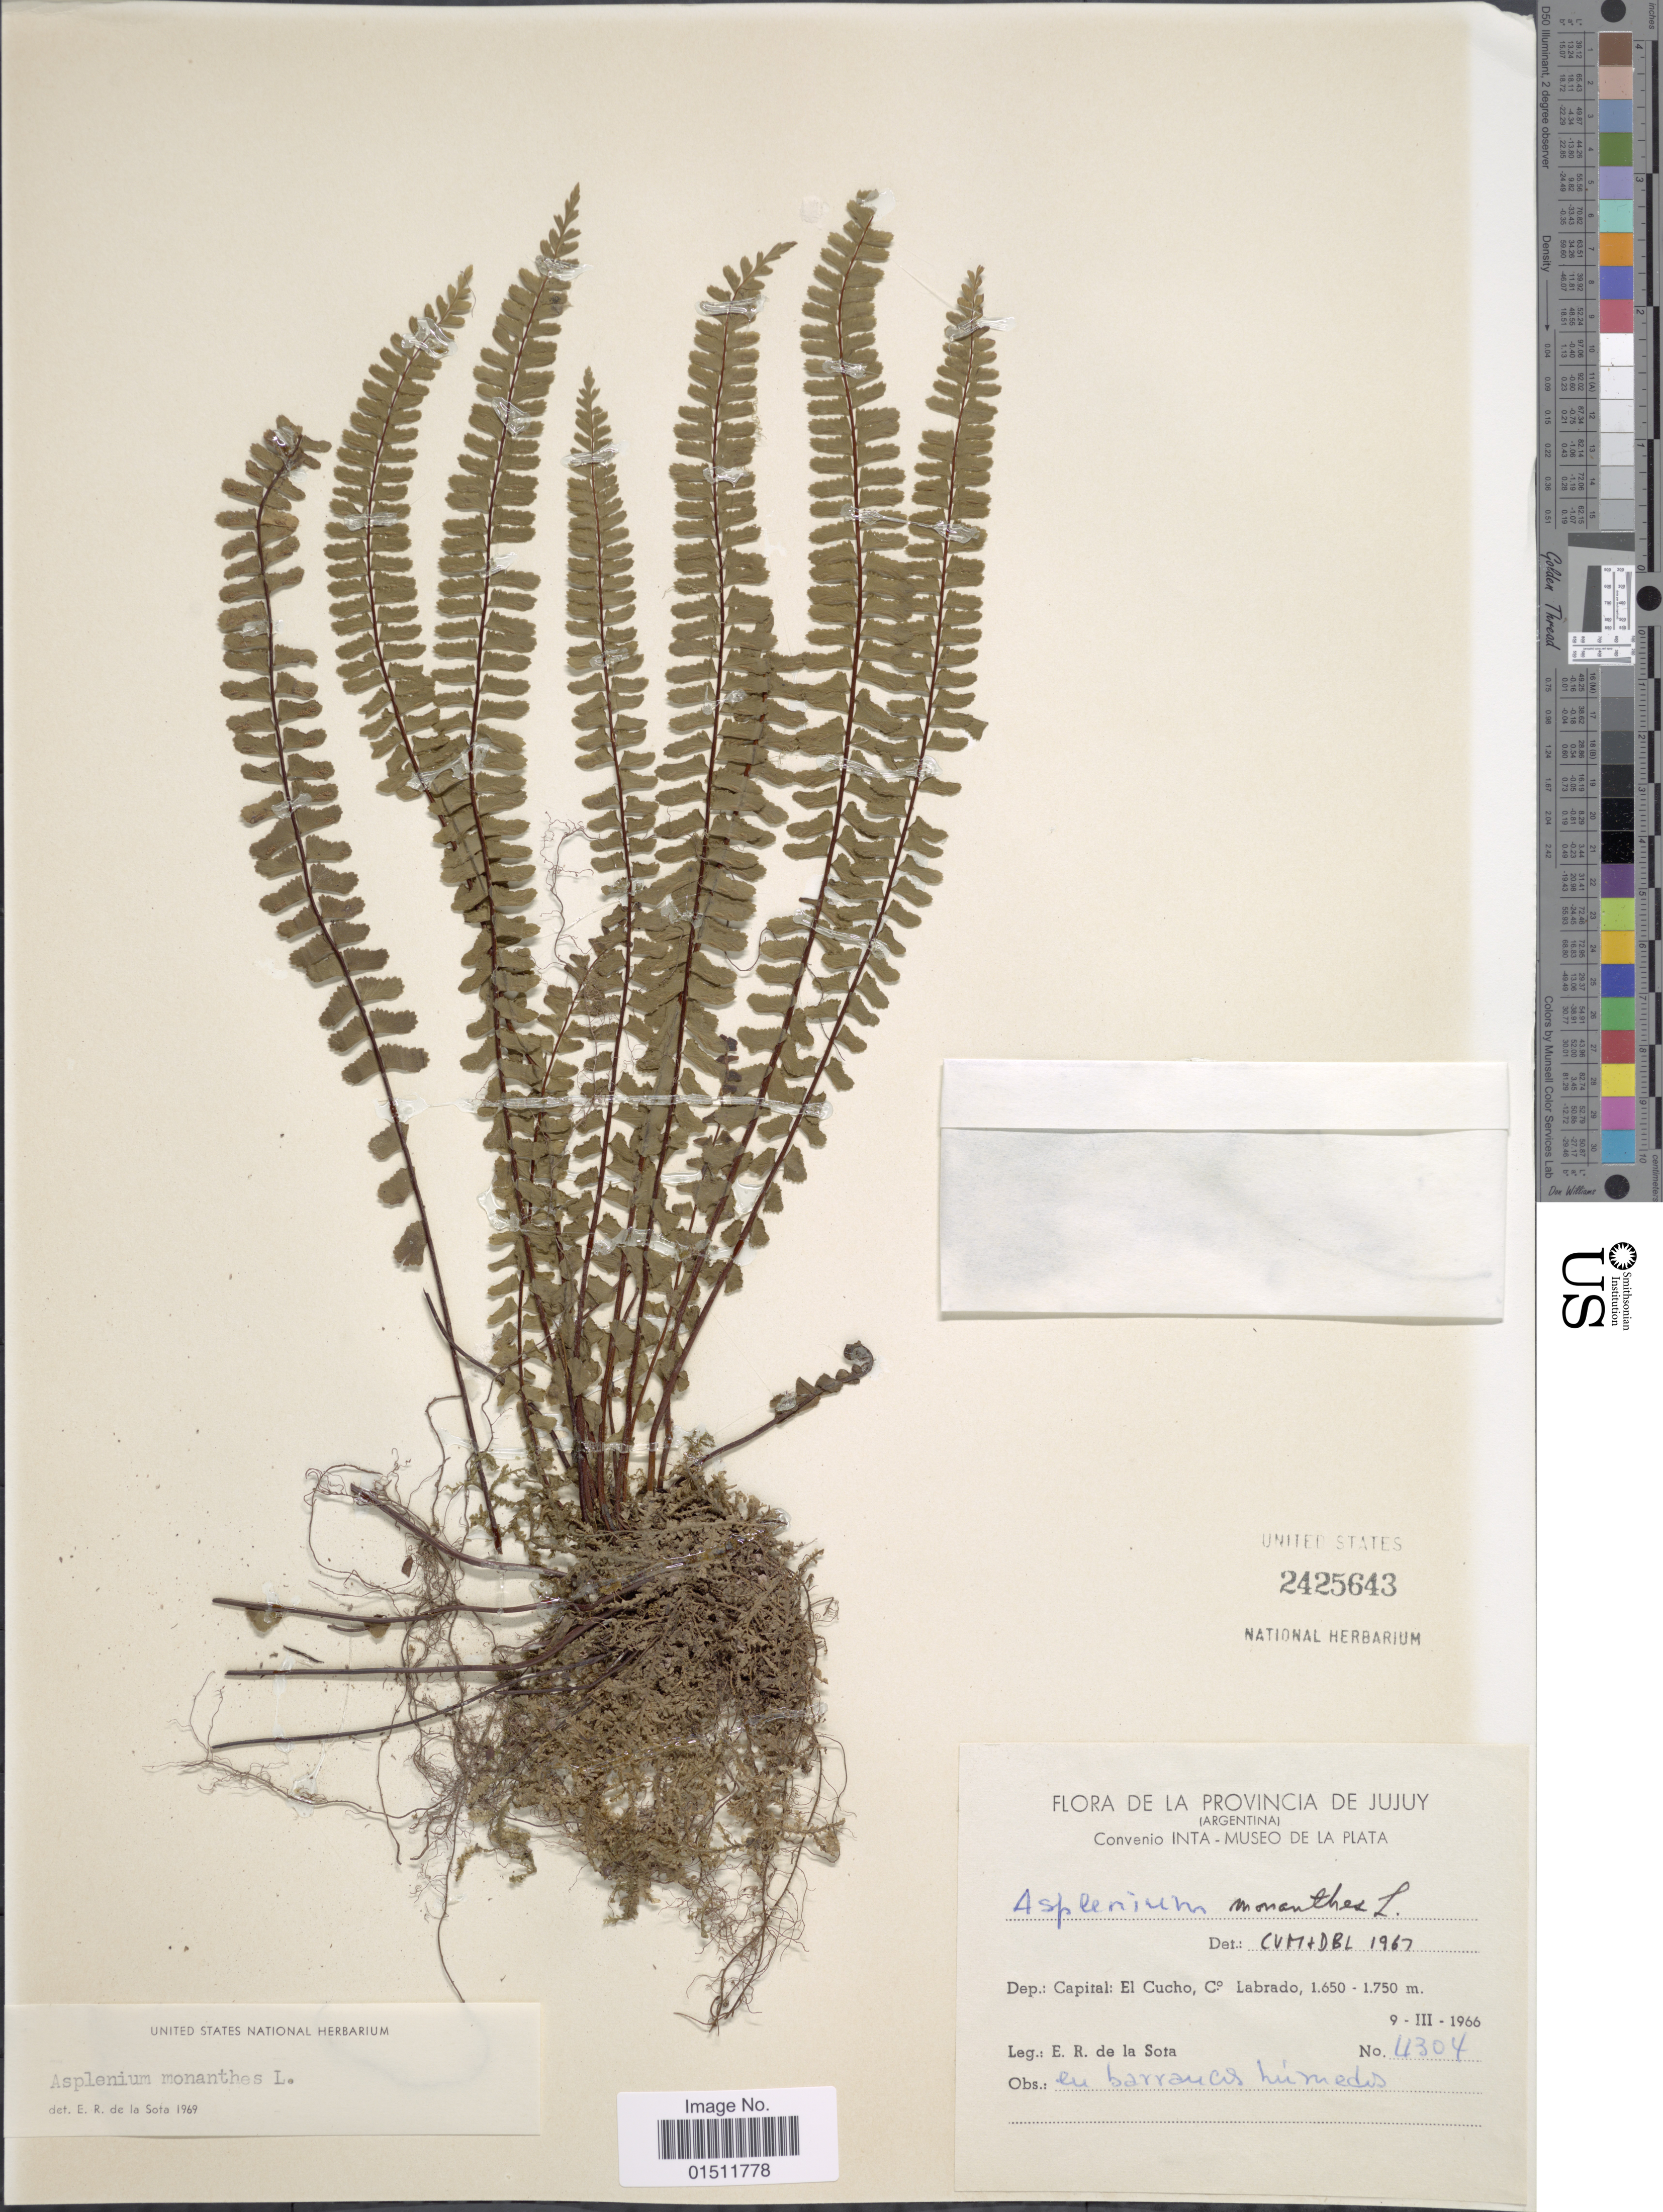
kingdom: Plantae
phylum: Tracheophyta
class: Polypodiopsida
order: Polypodiales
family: Aspleniaceae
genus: Asplenium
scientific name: Asplenium monanthes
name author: L.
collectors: E. R. de la Sota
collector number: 4304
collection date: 1966-03-09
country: Argentina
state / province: Jujuy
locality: La Provincia de Jujuy, Capital El Cucho, Cº. Labrado.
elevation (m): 1650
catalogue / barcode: US 2425643